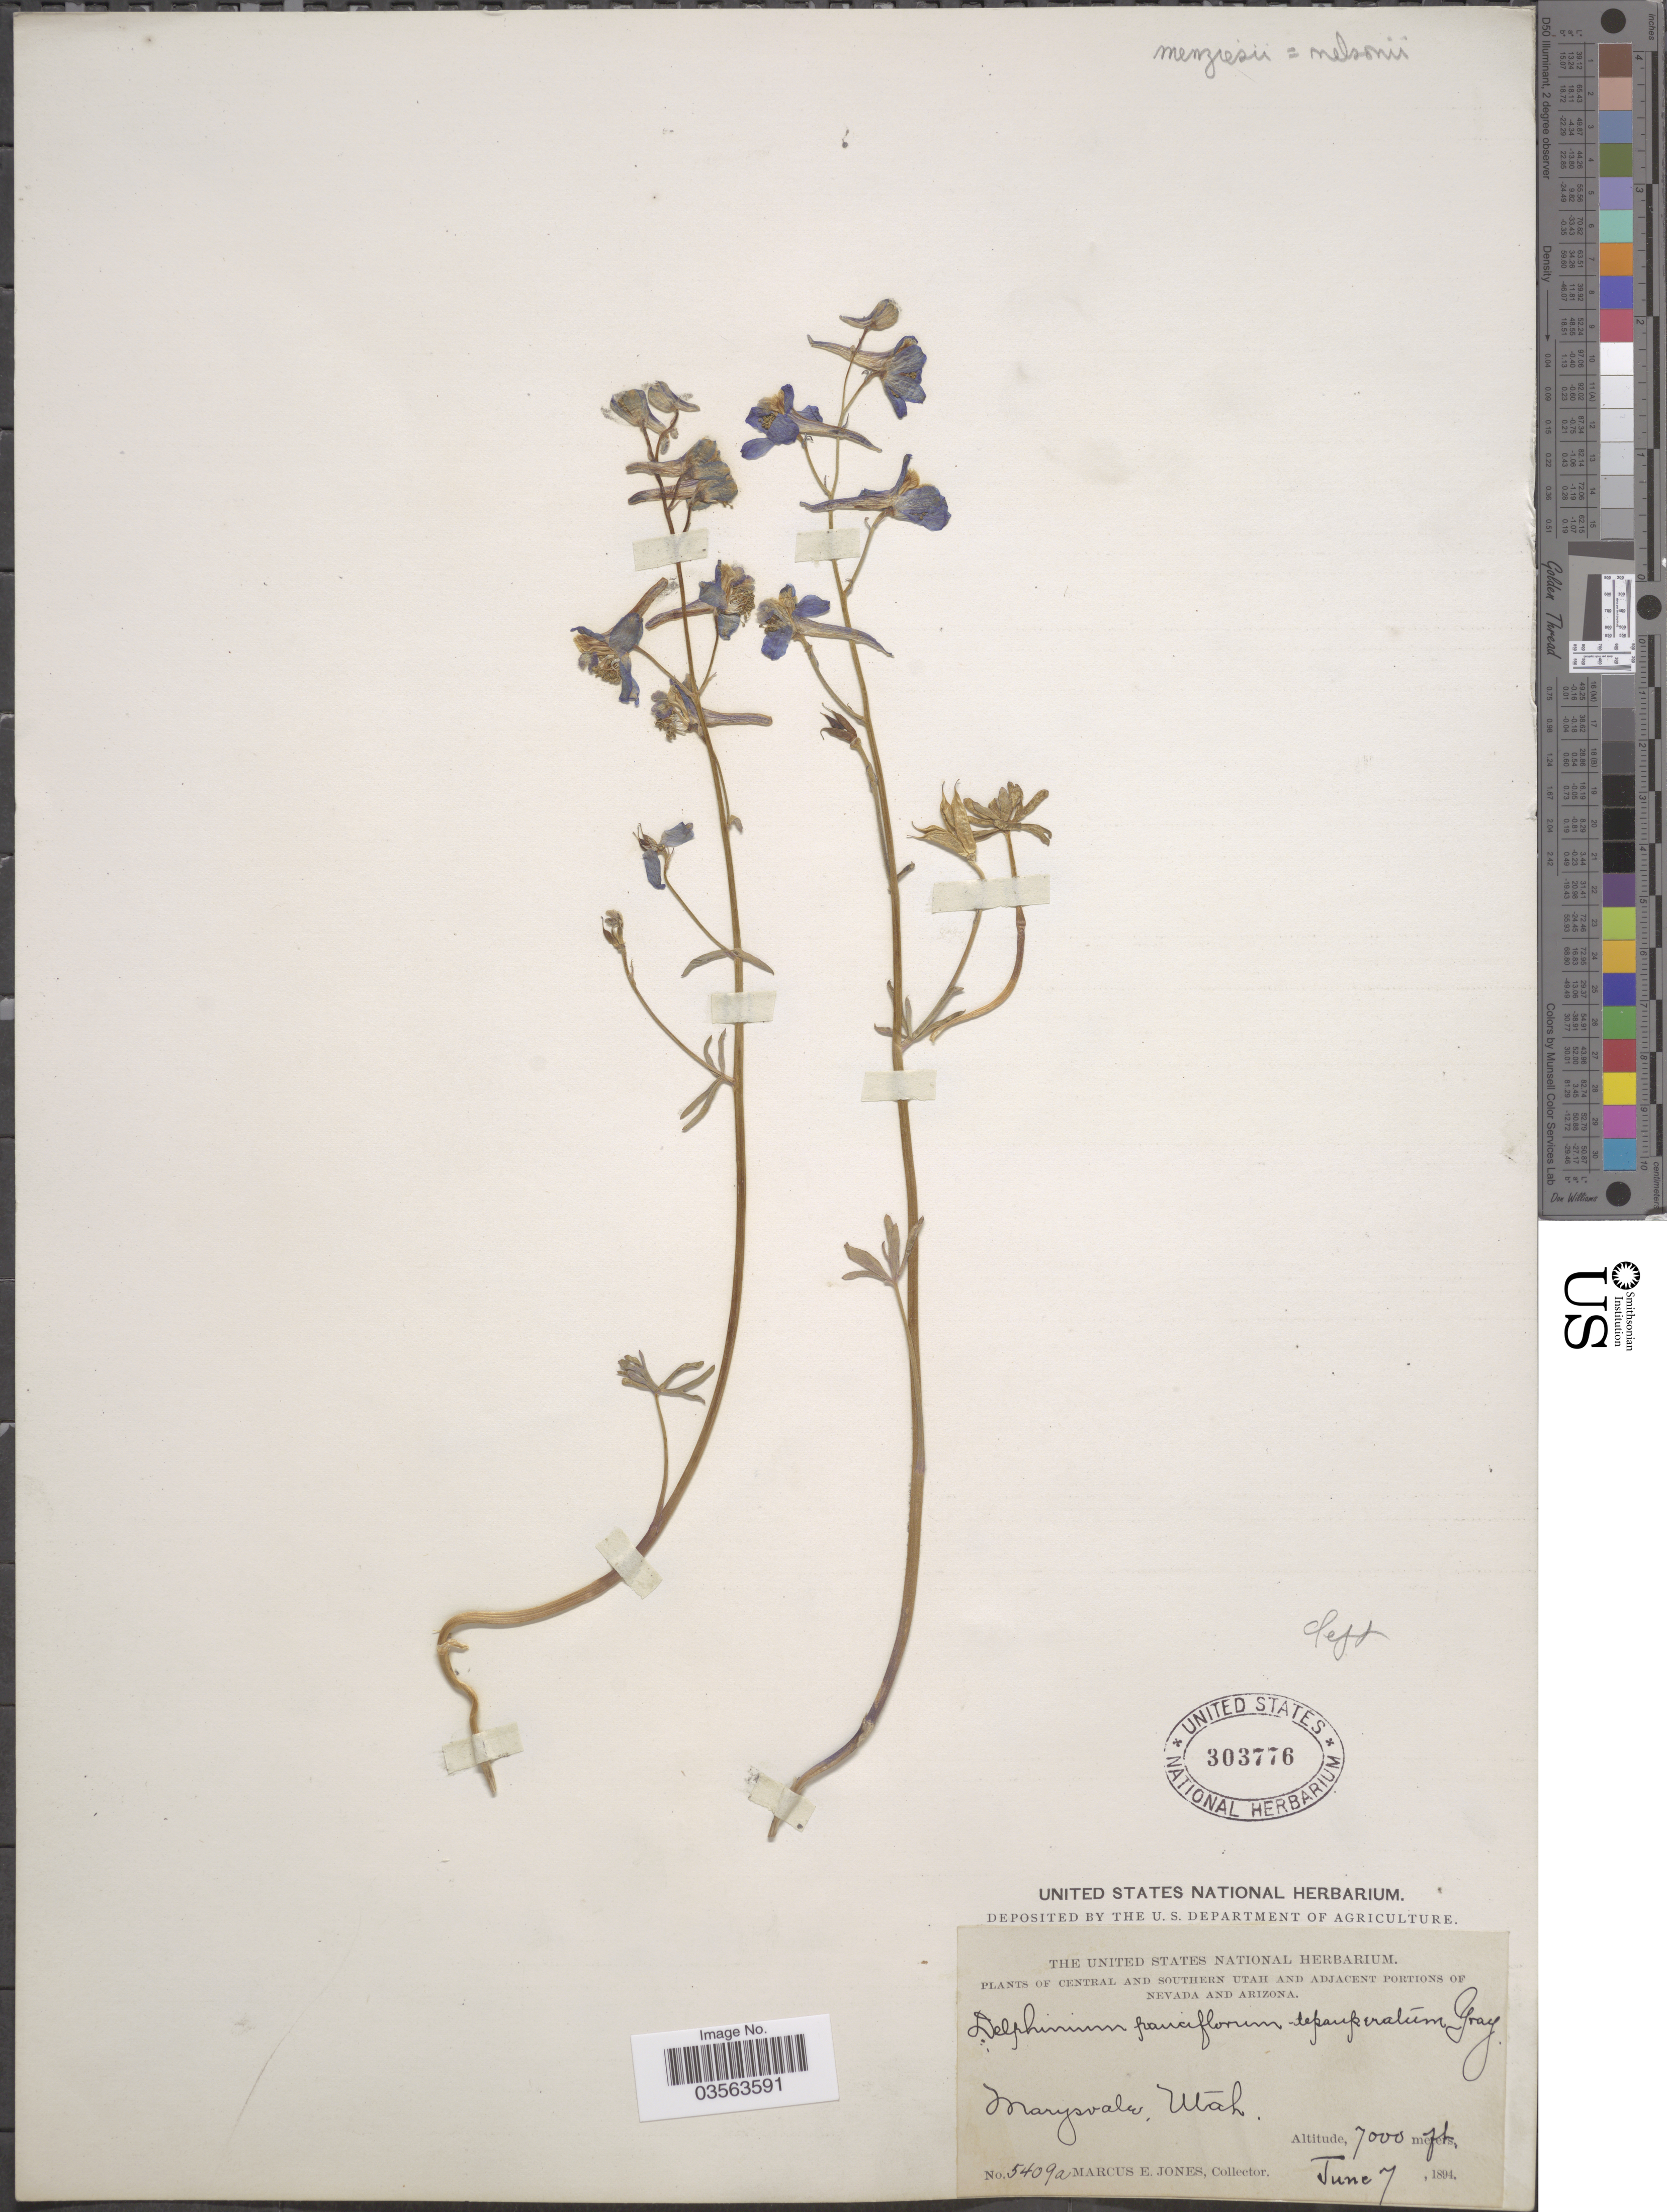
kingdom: Plantae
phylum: Tracheophyta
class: Magnoliopsida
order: Ranunculales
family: Ranunculaceae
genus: Delphinium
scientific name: Delphinium nelsonii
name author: Greene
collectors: M. E. Jones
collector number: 5409a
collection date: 1894-06-07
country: United States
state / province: Utah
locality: Central and Southern Utah. Marysvale.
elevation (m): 2134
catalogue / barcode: US 303776